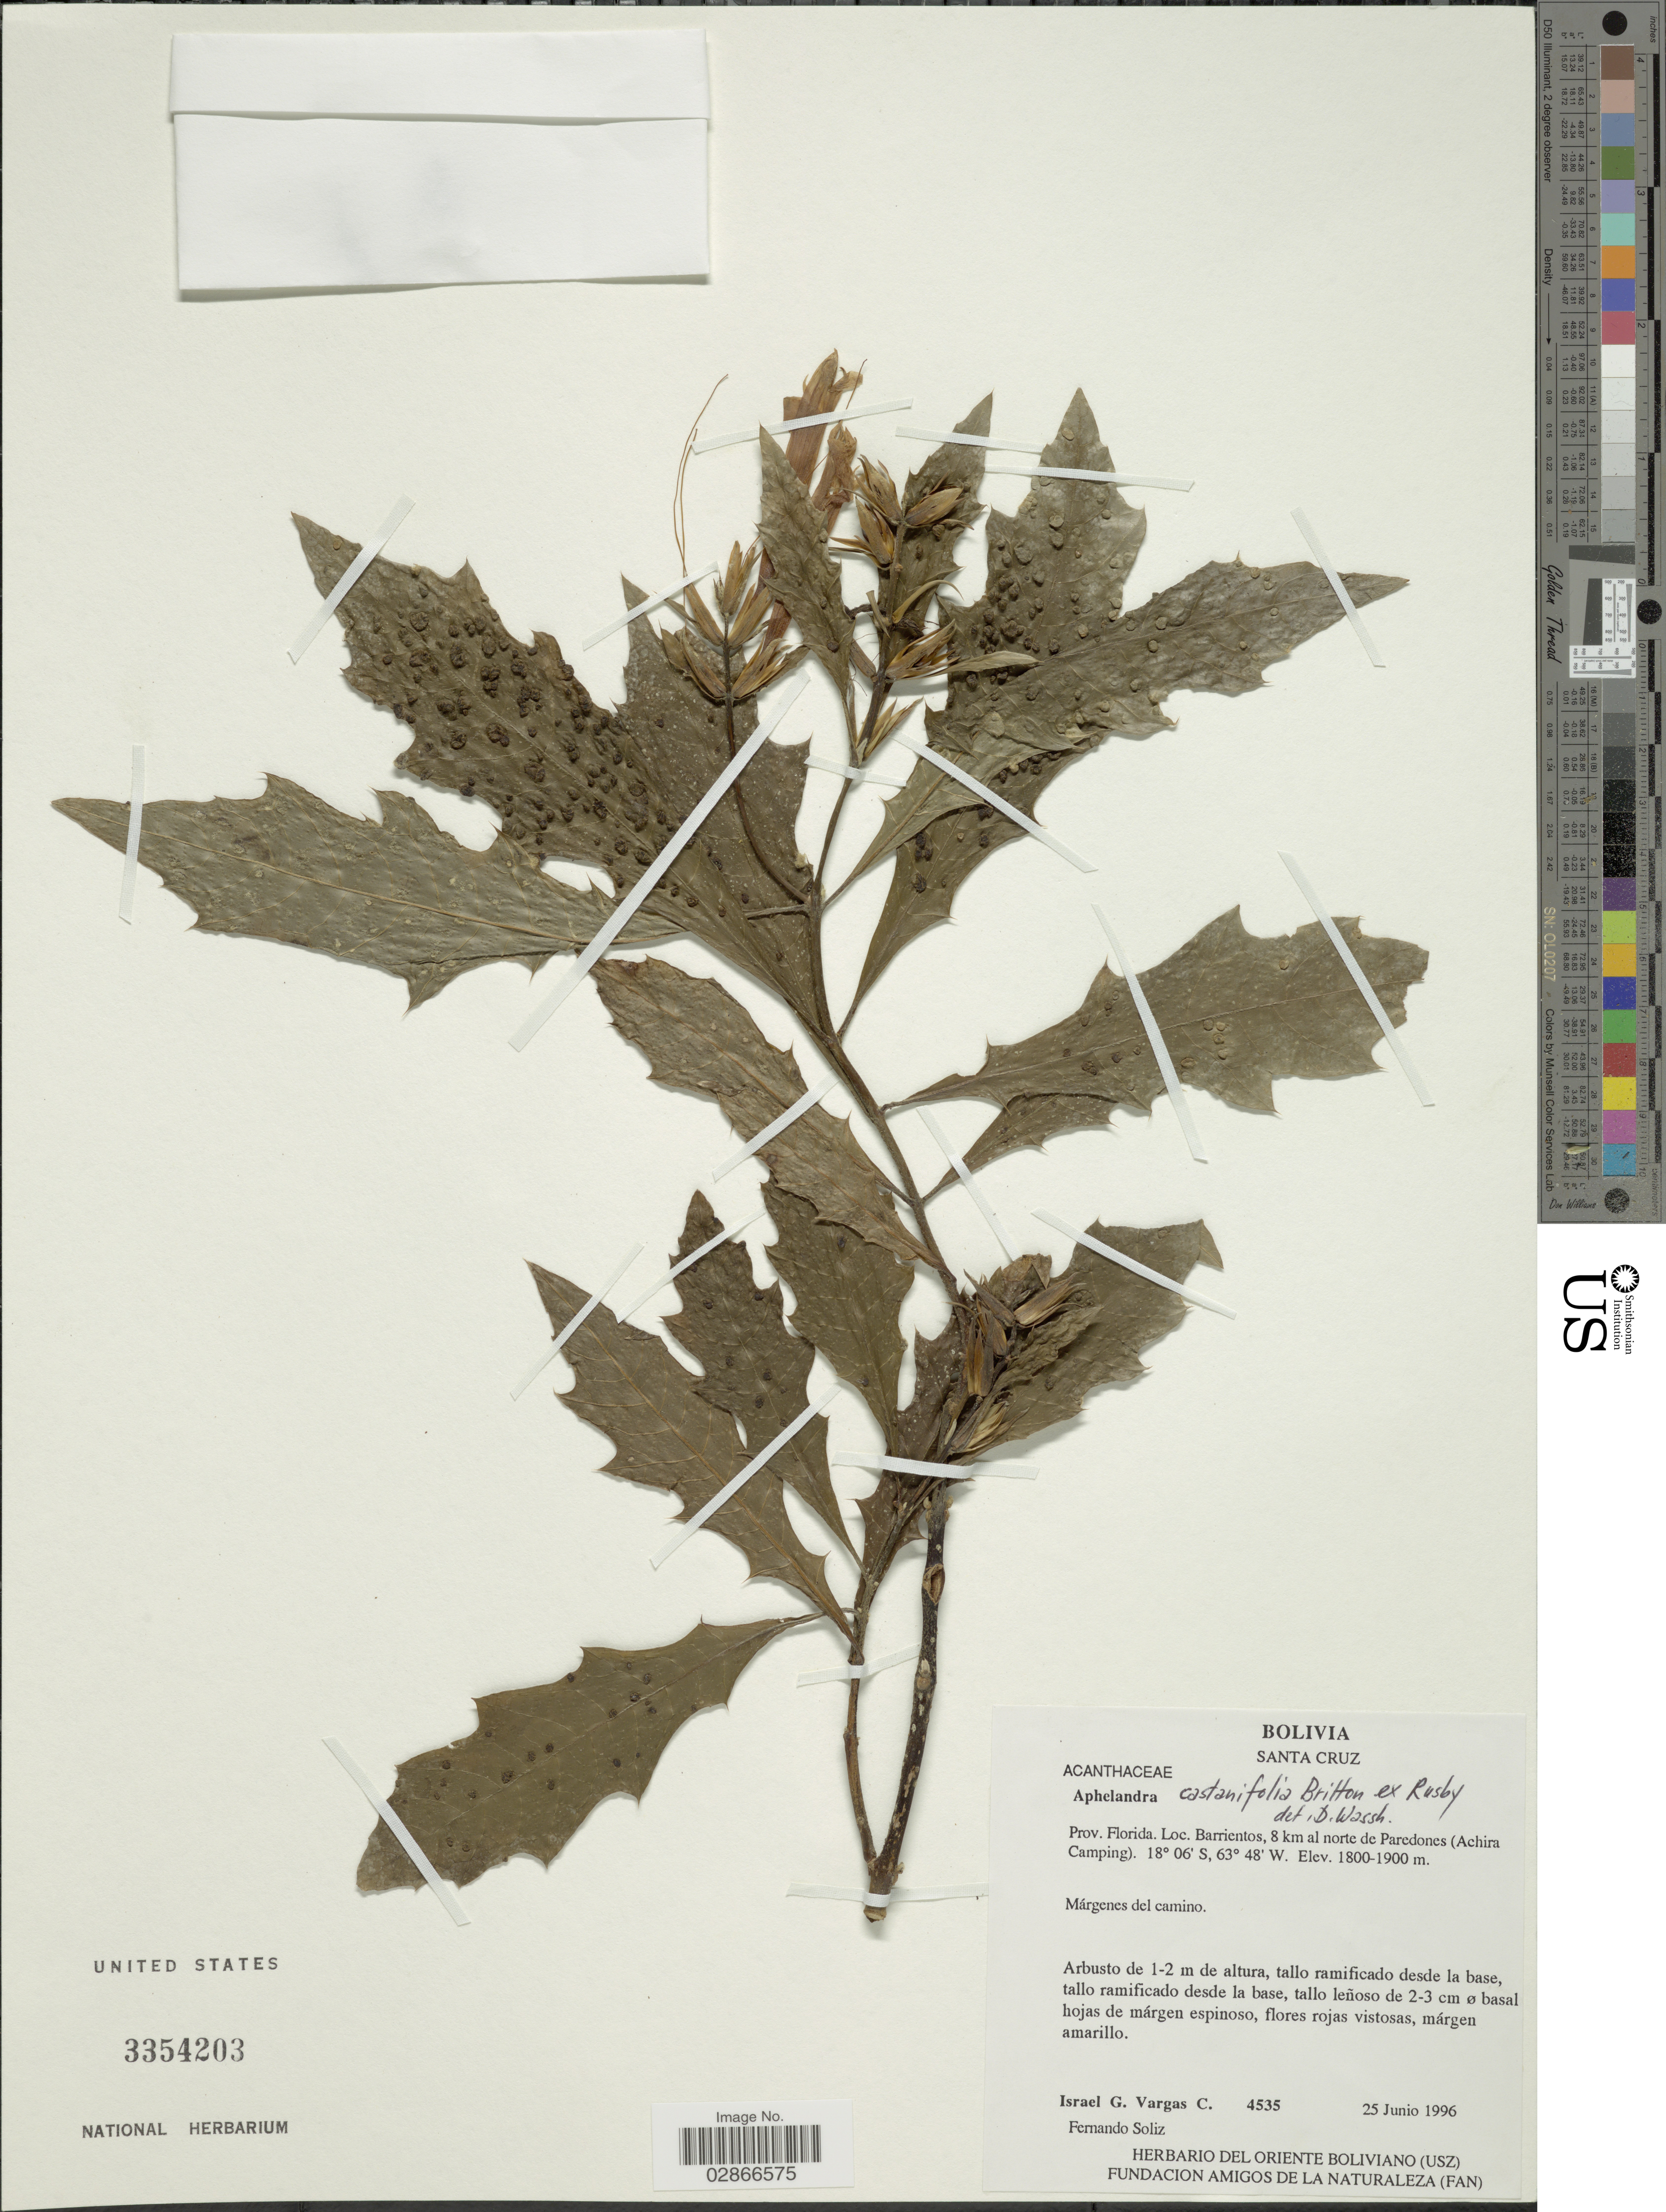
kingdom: Plantae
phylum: Tracheophyta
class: Magnoliopsida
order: Lamiales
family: Acanthaceae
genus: Aphelandra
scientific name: Aphelandra castanaefolia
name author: Britton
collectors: I. G. Vargas C. & F. Soliz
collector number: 4535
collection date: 1996-06-25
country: Bolivia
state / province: Santa Cruz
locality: Prov. Florida. Barrientos, 8 km al norte de Paredones (Achira Camping).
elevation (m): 1800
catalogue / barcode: US 3354203